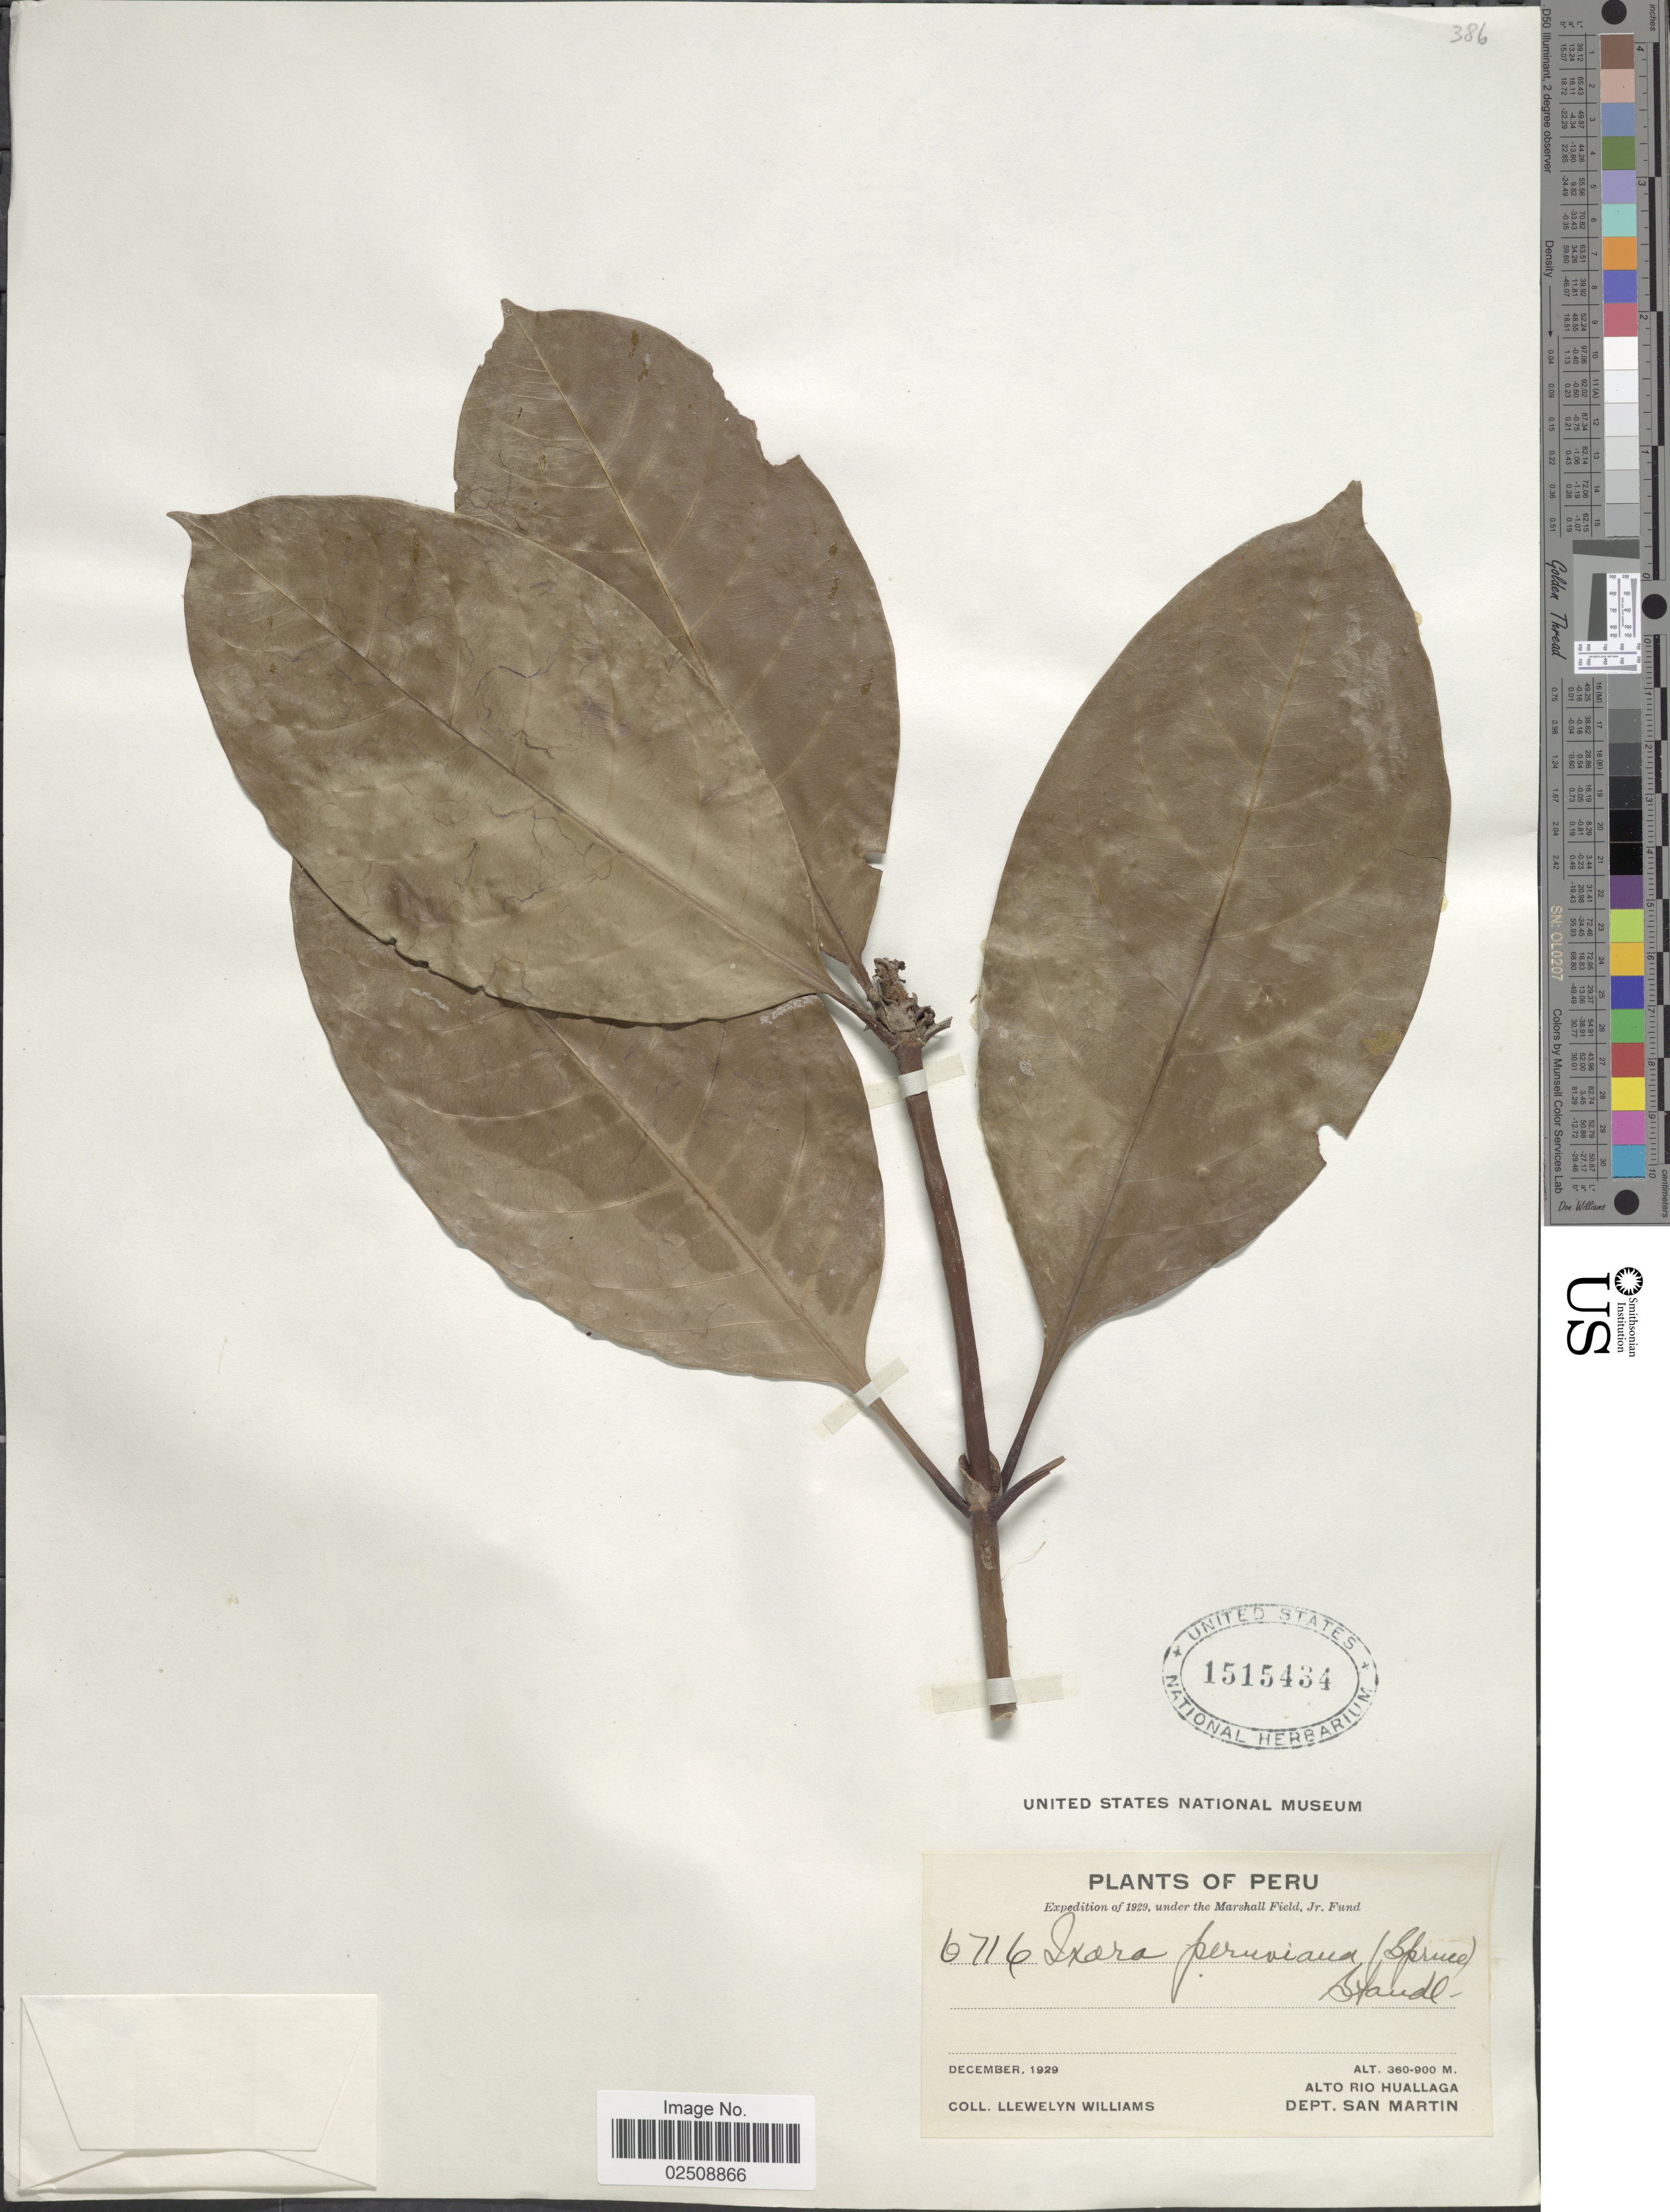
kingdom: Plantae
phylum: Tracheophyta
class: Magnoliopsida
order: Gentianales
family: Rubiaceae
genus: Ixora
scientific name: Ixora peruviana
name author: (Spruce ex K. Schum.) Standl.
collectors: Ll. Williams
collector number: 6716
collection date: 1929-12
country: Peru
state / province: San Martín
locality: Alto Rio Huallaga. Dept. San Martin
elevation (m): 360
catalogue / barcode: US 1515434